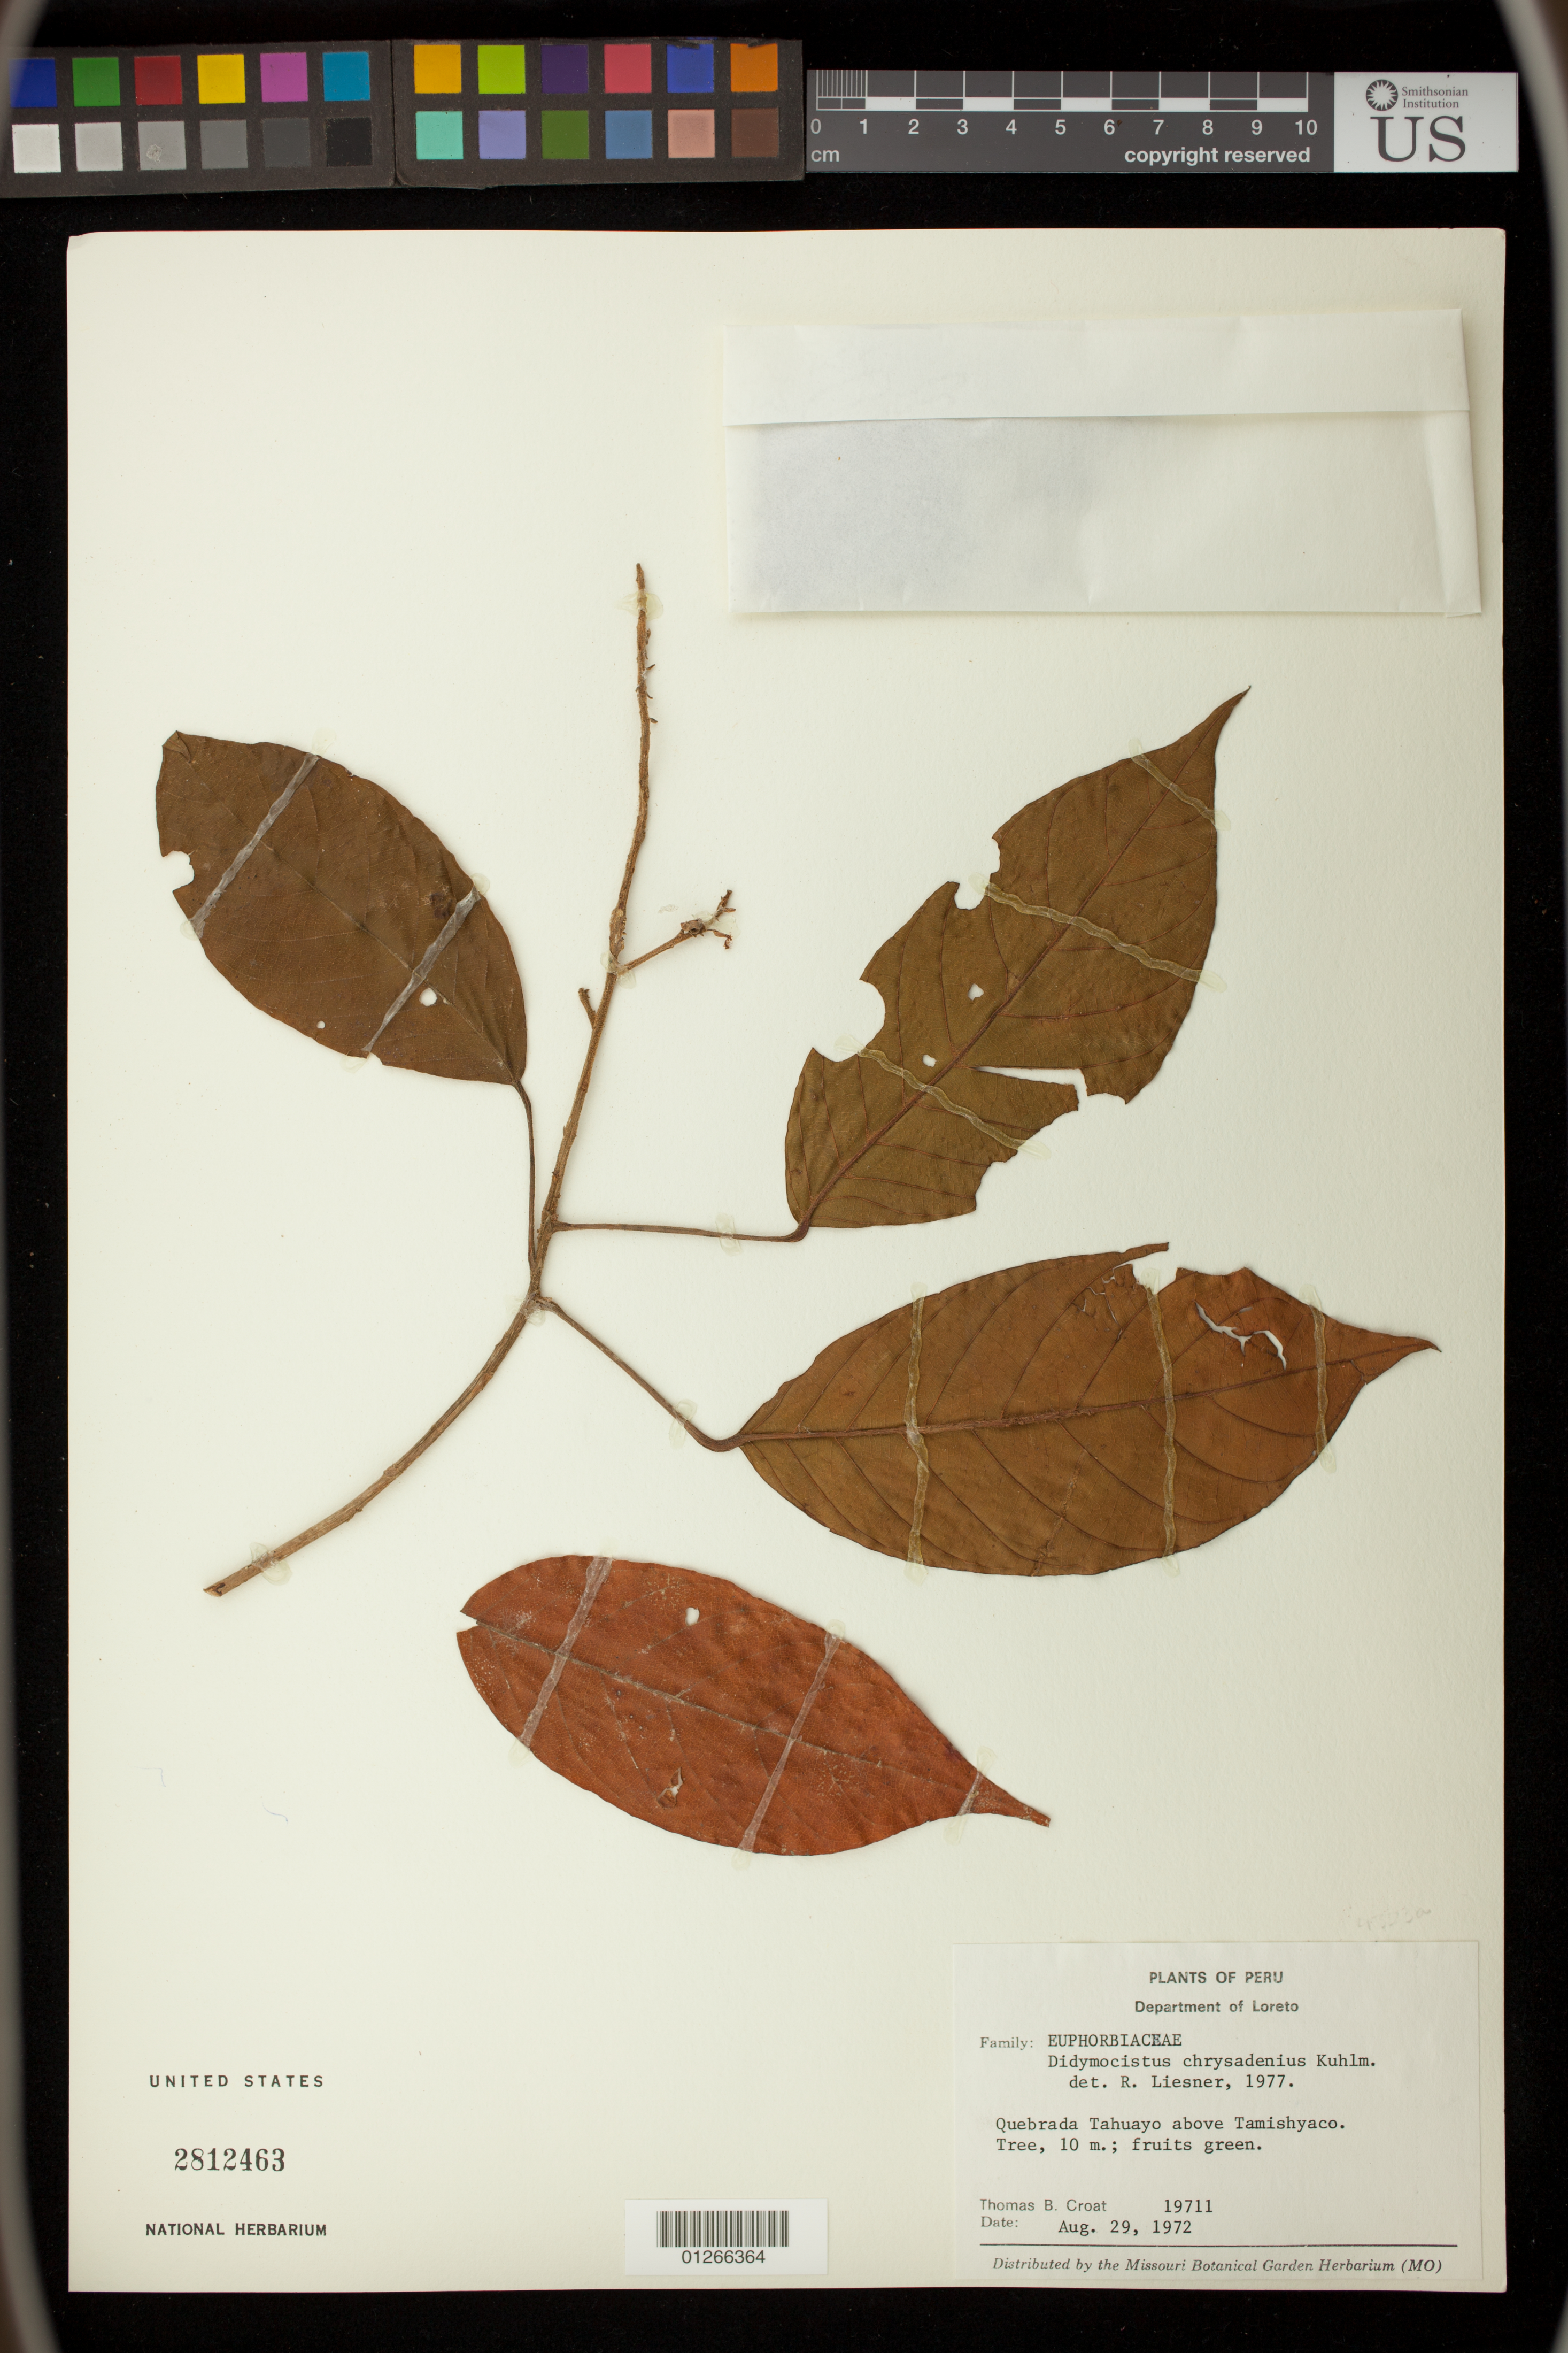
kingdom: Plantae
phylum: Tracheophyta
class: Magnoliopsida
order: Malpighiales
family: Phyllanthaceae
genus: Didymocistus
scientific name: Didymocistus chrysadenius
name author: Kuhlm.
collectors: T. B. Croat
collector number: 19711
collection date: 1972-08-29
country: Peru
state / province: Loreto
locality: Quebrada Tahuayo above Tamishyaco.